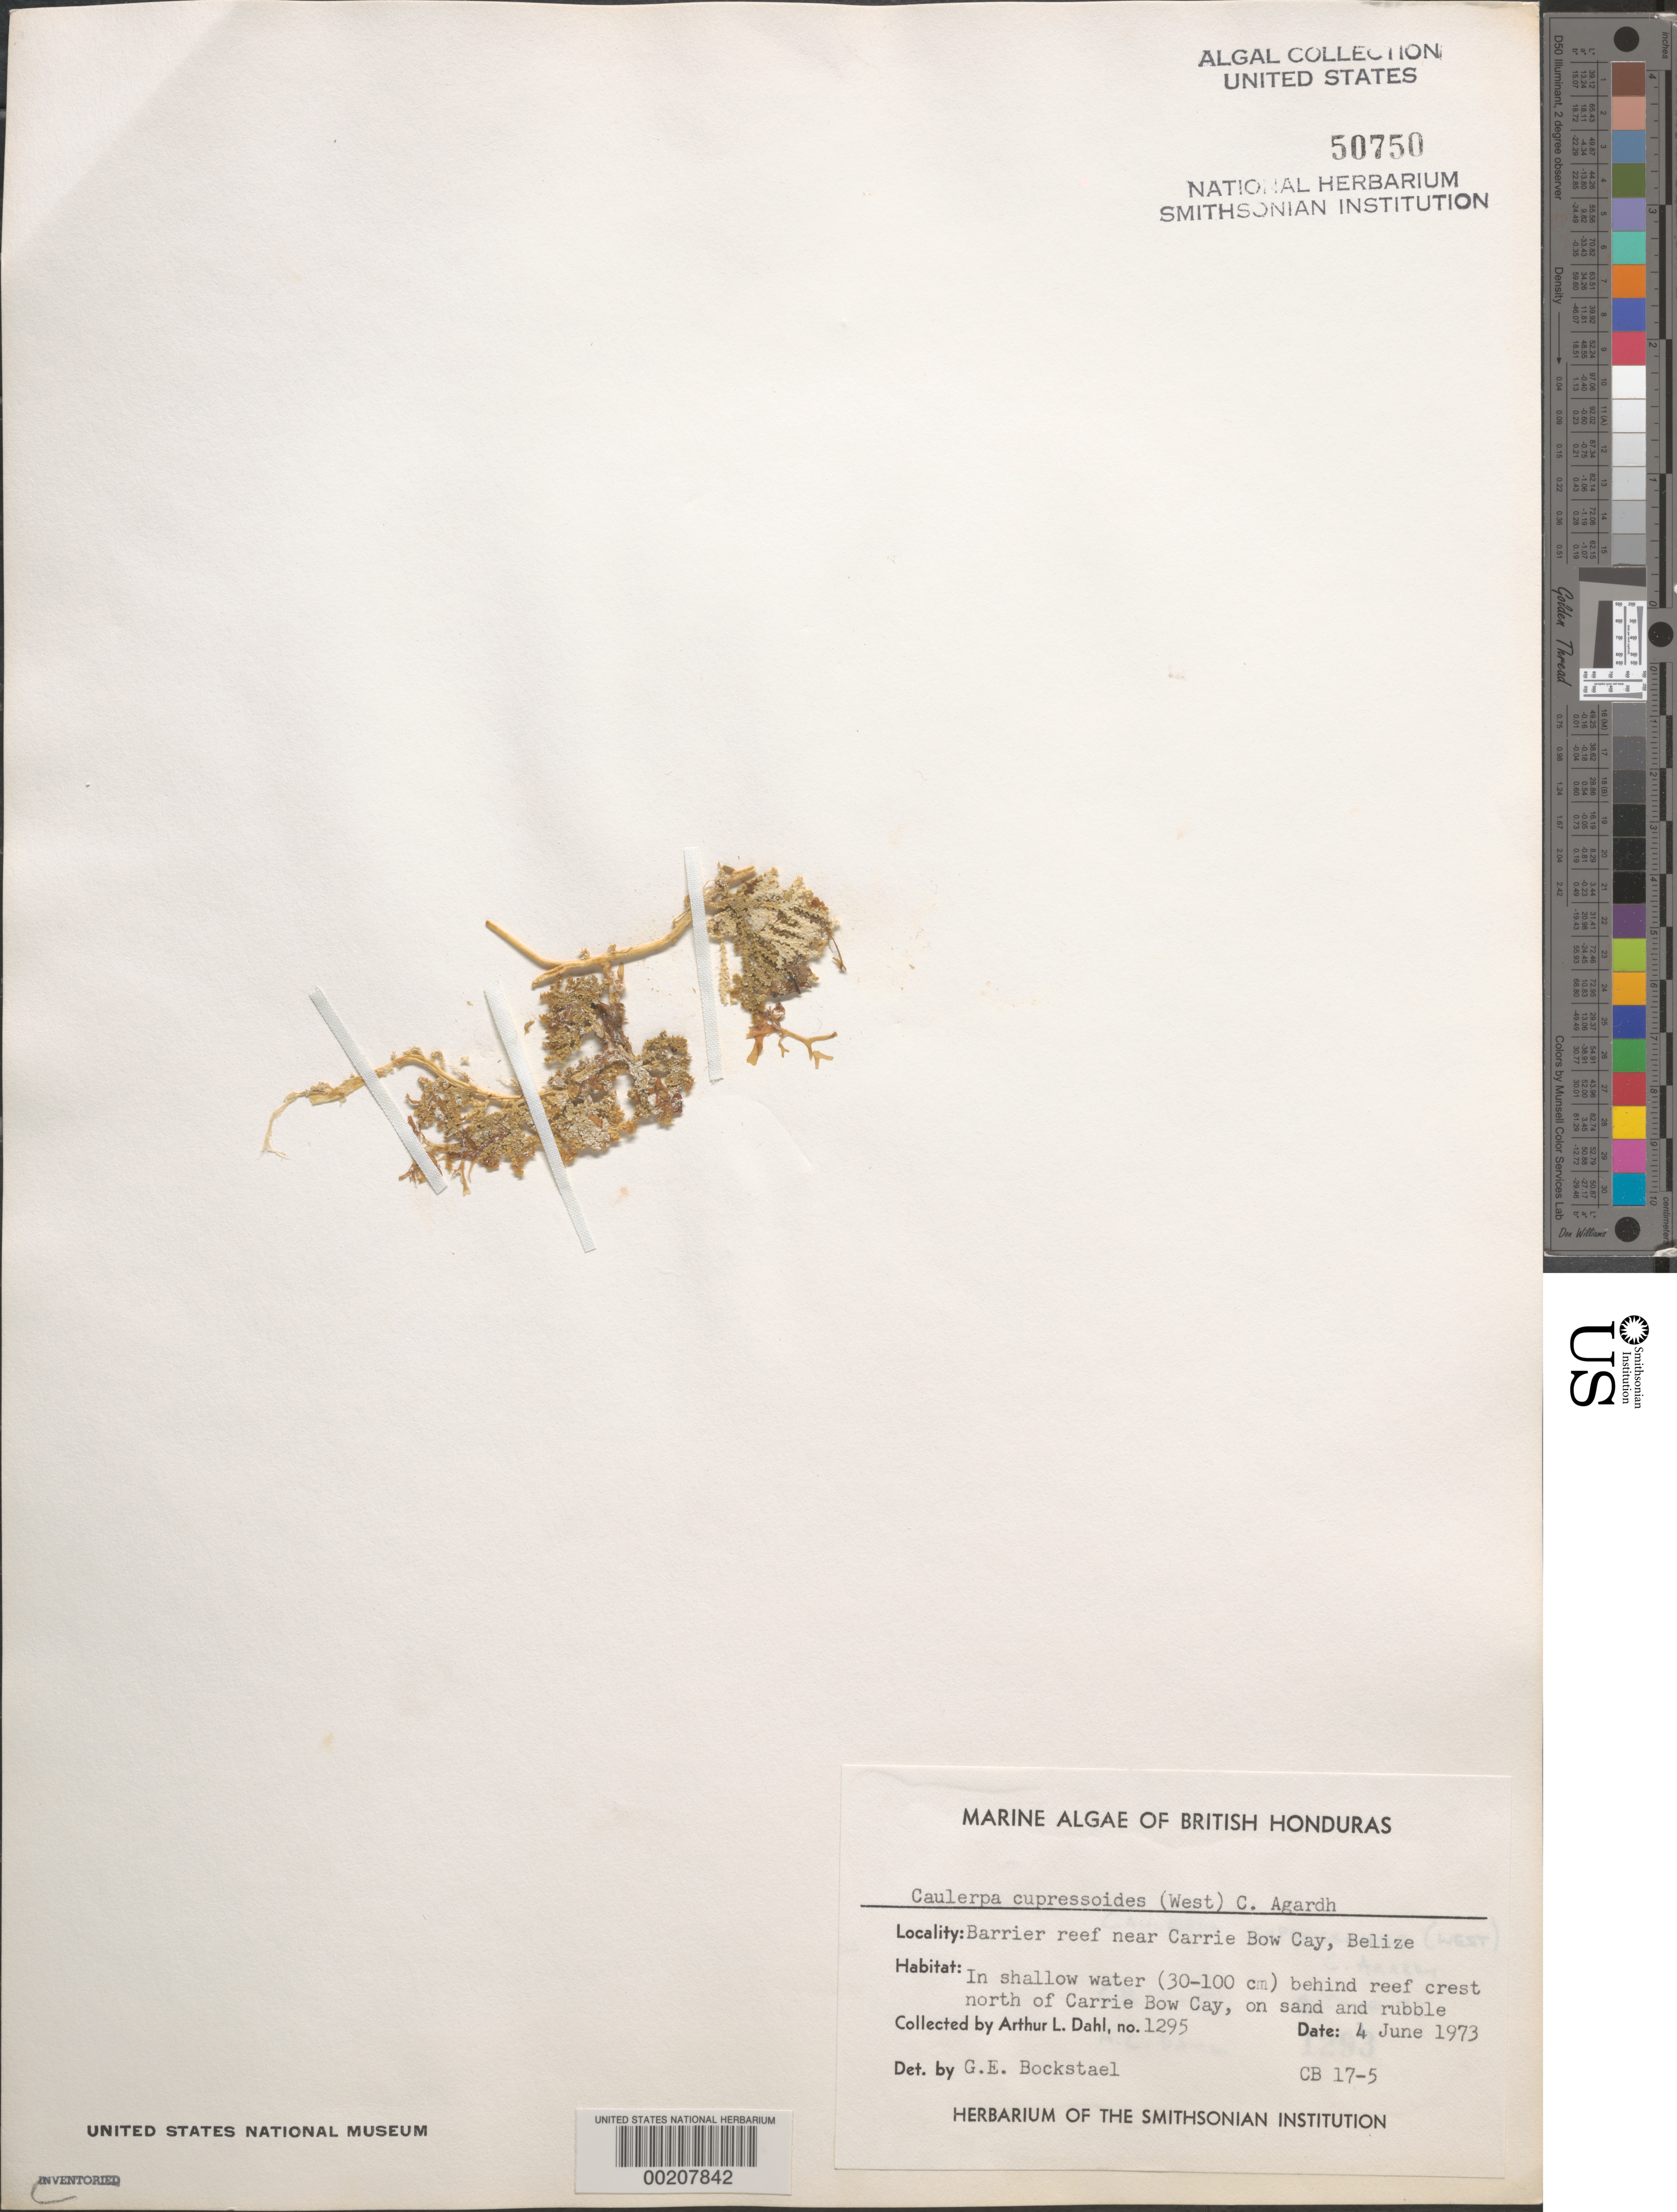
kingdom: Plantae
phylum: Chlorophyta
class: Ulvophyceae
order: Bryopsidales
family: Caulerpaceae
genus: Caulerpa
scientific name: Caulerpa cupressoides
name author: (Vahl) C. Agardh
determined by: Bockstael, G. E.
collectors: A. Dahl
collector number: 1295 & CB 17-5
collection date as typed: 04 Jun 1973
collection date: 1973-06-04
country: Belize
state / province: Stann Creek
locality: Barrier reef north of Carrie Bow Cay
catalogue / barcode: US 50750